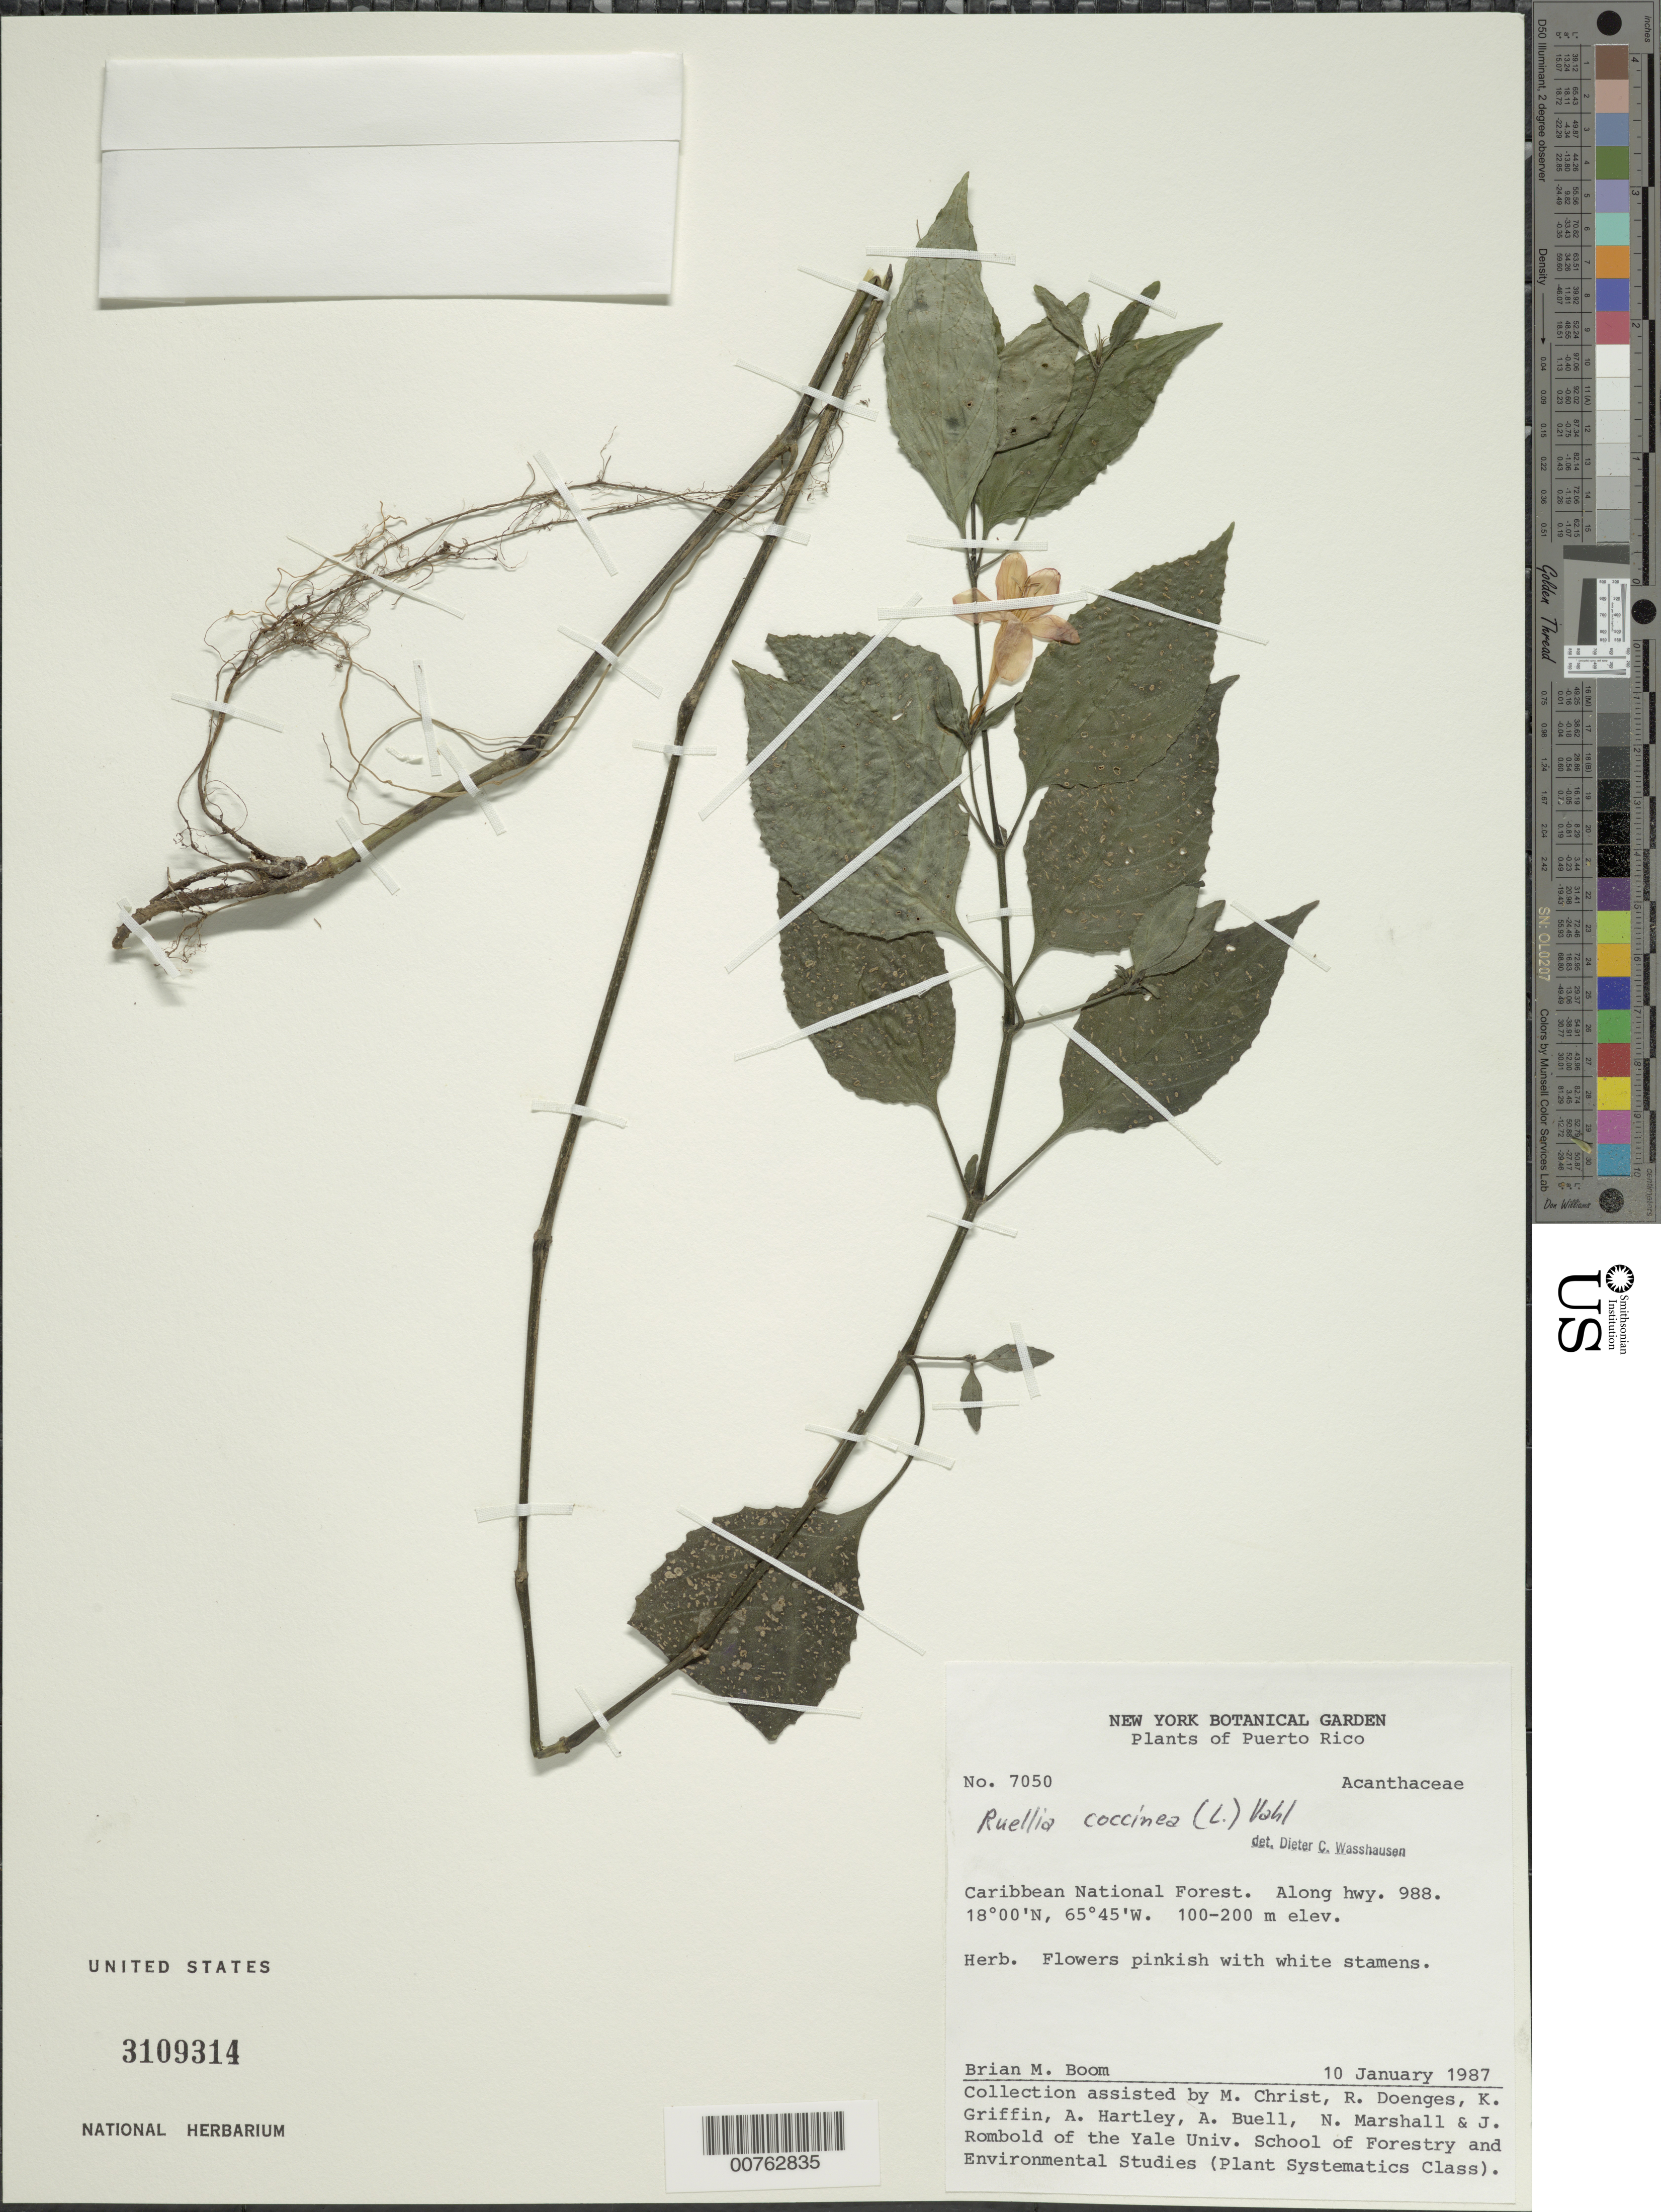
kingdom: Plantae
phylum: Tracheophyta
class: Magnoliopsida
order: Lamiales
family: Acanthaceae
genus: Ruellia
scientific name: Ruellia coccinea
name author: (L.) Vahl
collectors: B. M. Boom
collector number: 7050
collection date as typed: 10 Jan 1987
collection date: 1987-01-10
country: Puerto Rico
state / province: Río Grande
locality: Caribbean National Forest. Along hwy 988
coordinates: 18, -65.75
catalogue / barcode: US 3109314